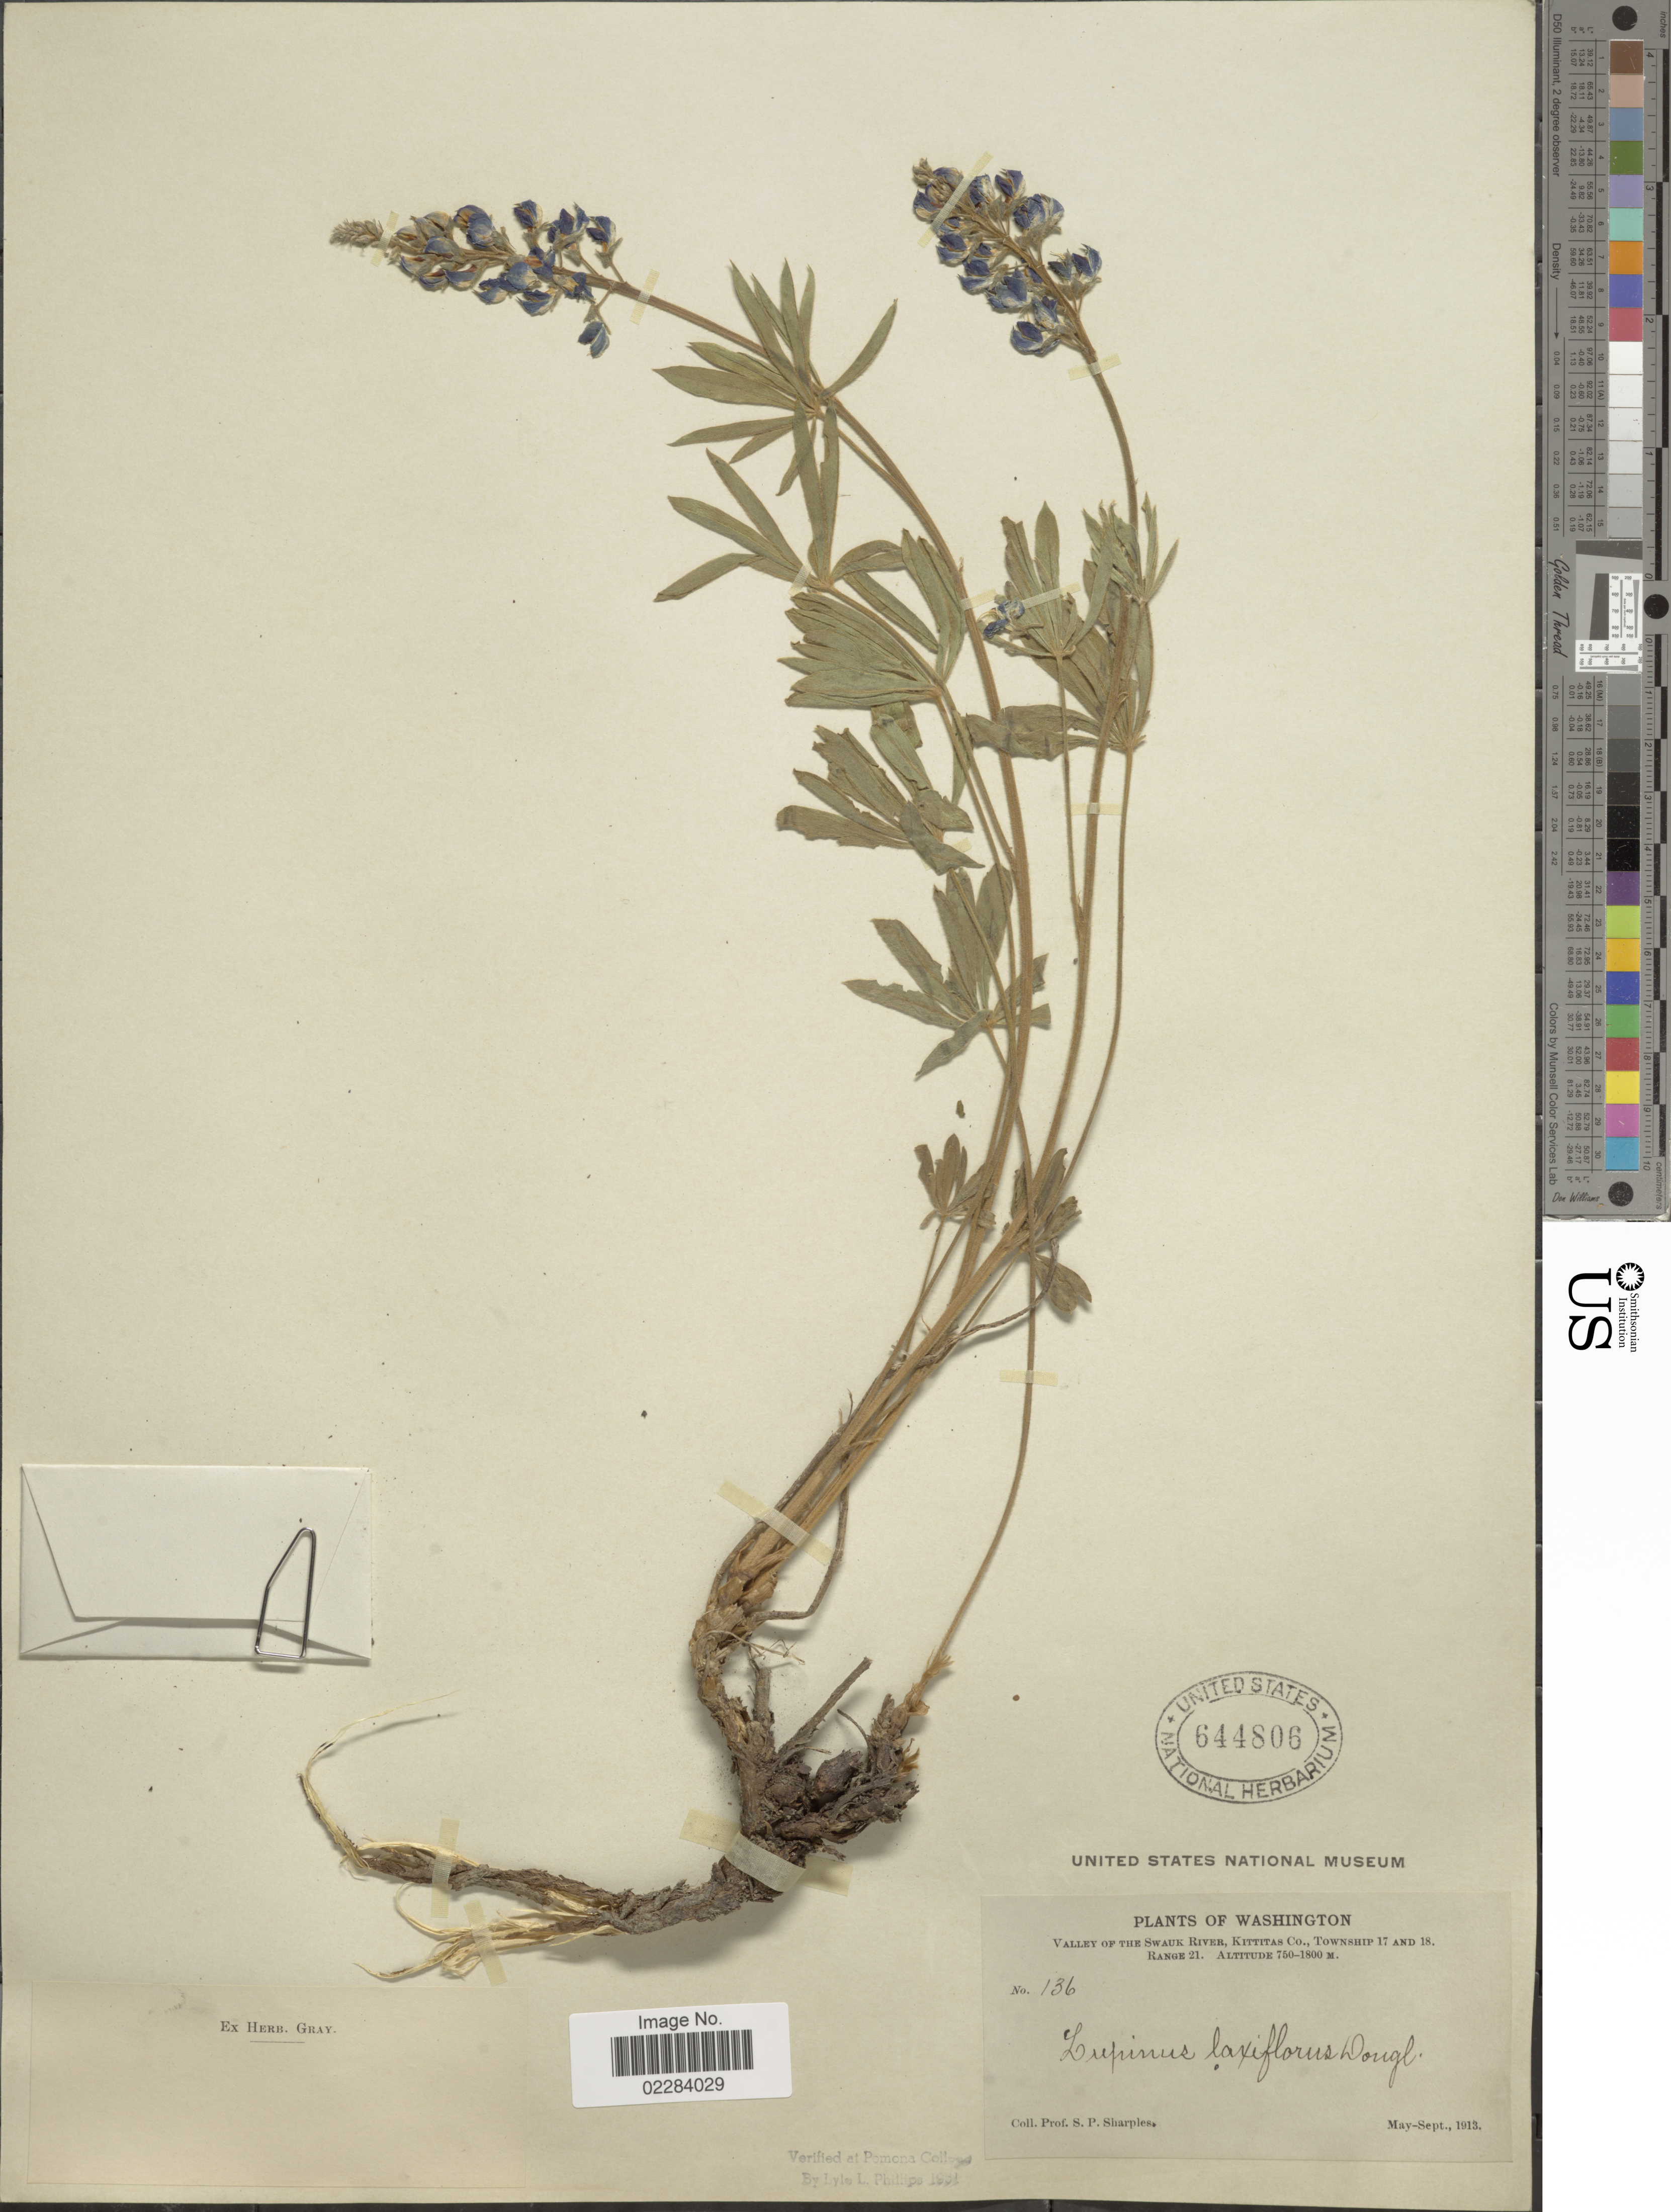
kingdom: Plantae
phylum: Tracheophyta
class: Magnoliopsida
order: Fabales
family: Fabaceae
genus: Lupinus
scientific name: Lupinus arbustus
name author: Lindl.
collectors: S. Sharples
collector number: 136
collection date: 1913-05/1913-09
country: United States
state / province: Washington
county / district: Kittitas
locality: Valley of the Swauk River, Kittitas Co., Township 17 an d 18. Range 21.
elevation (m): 750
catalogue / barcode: US 644806